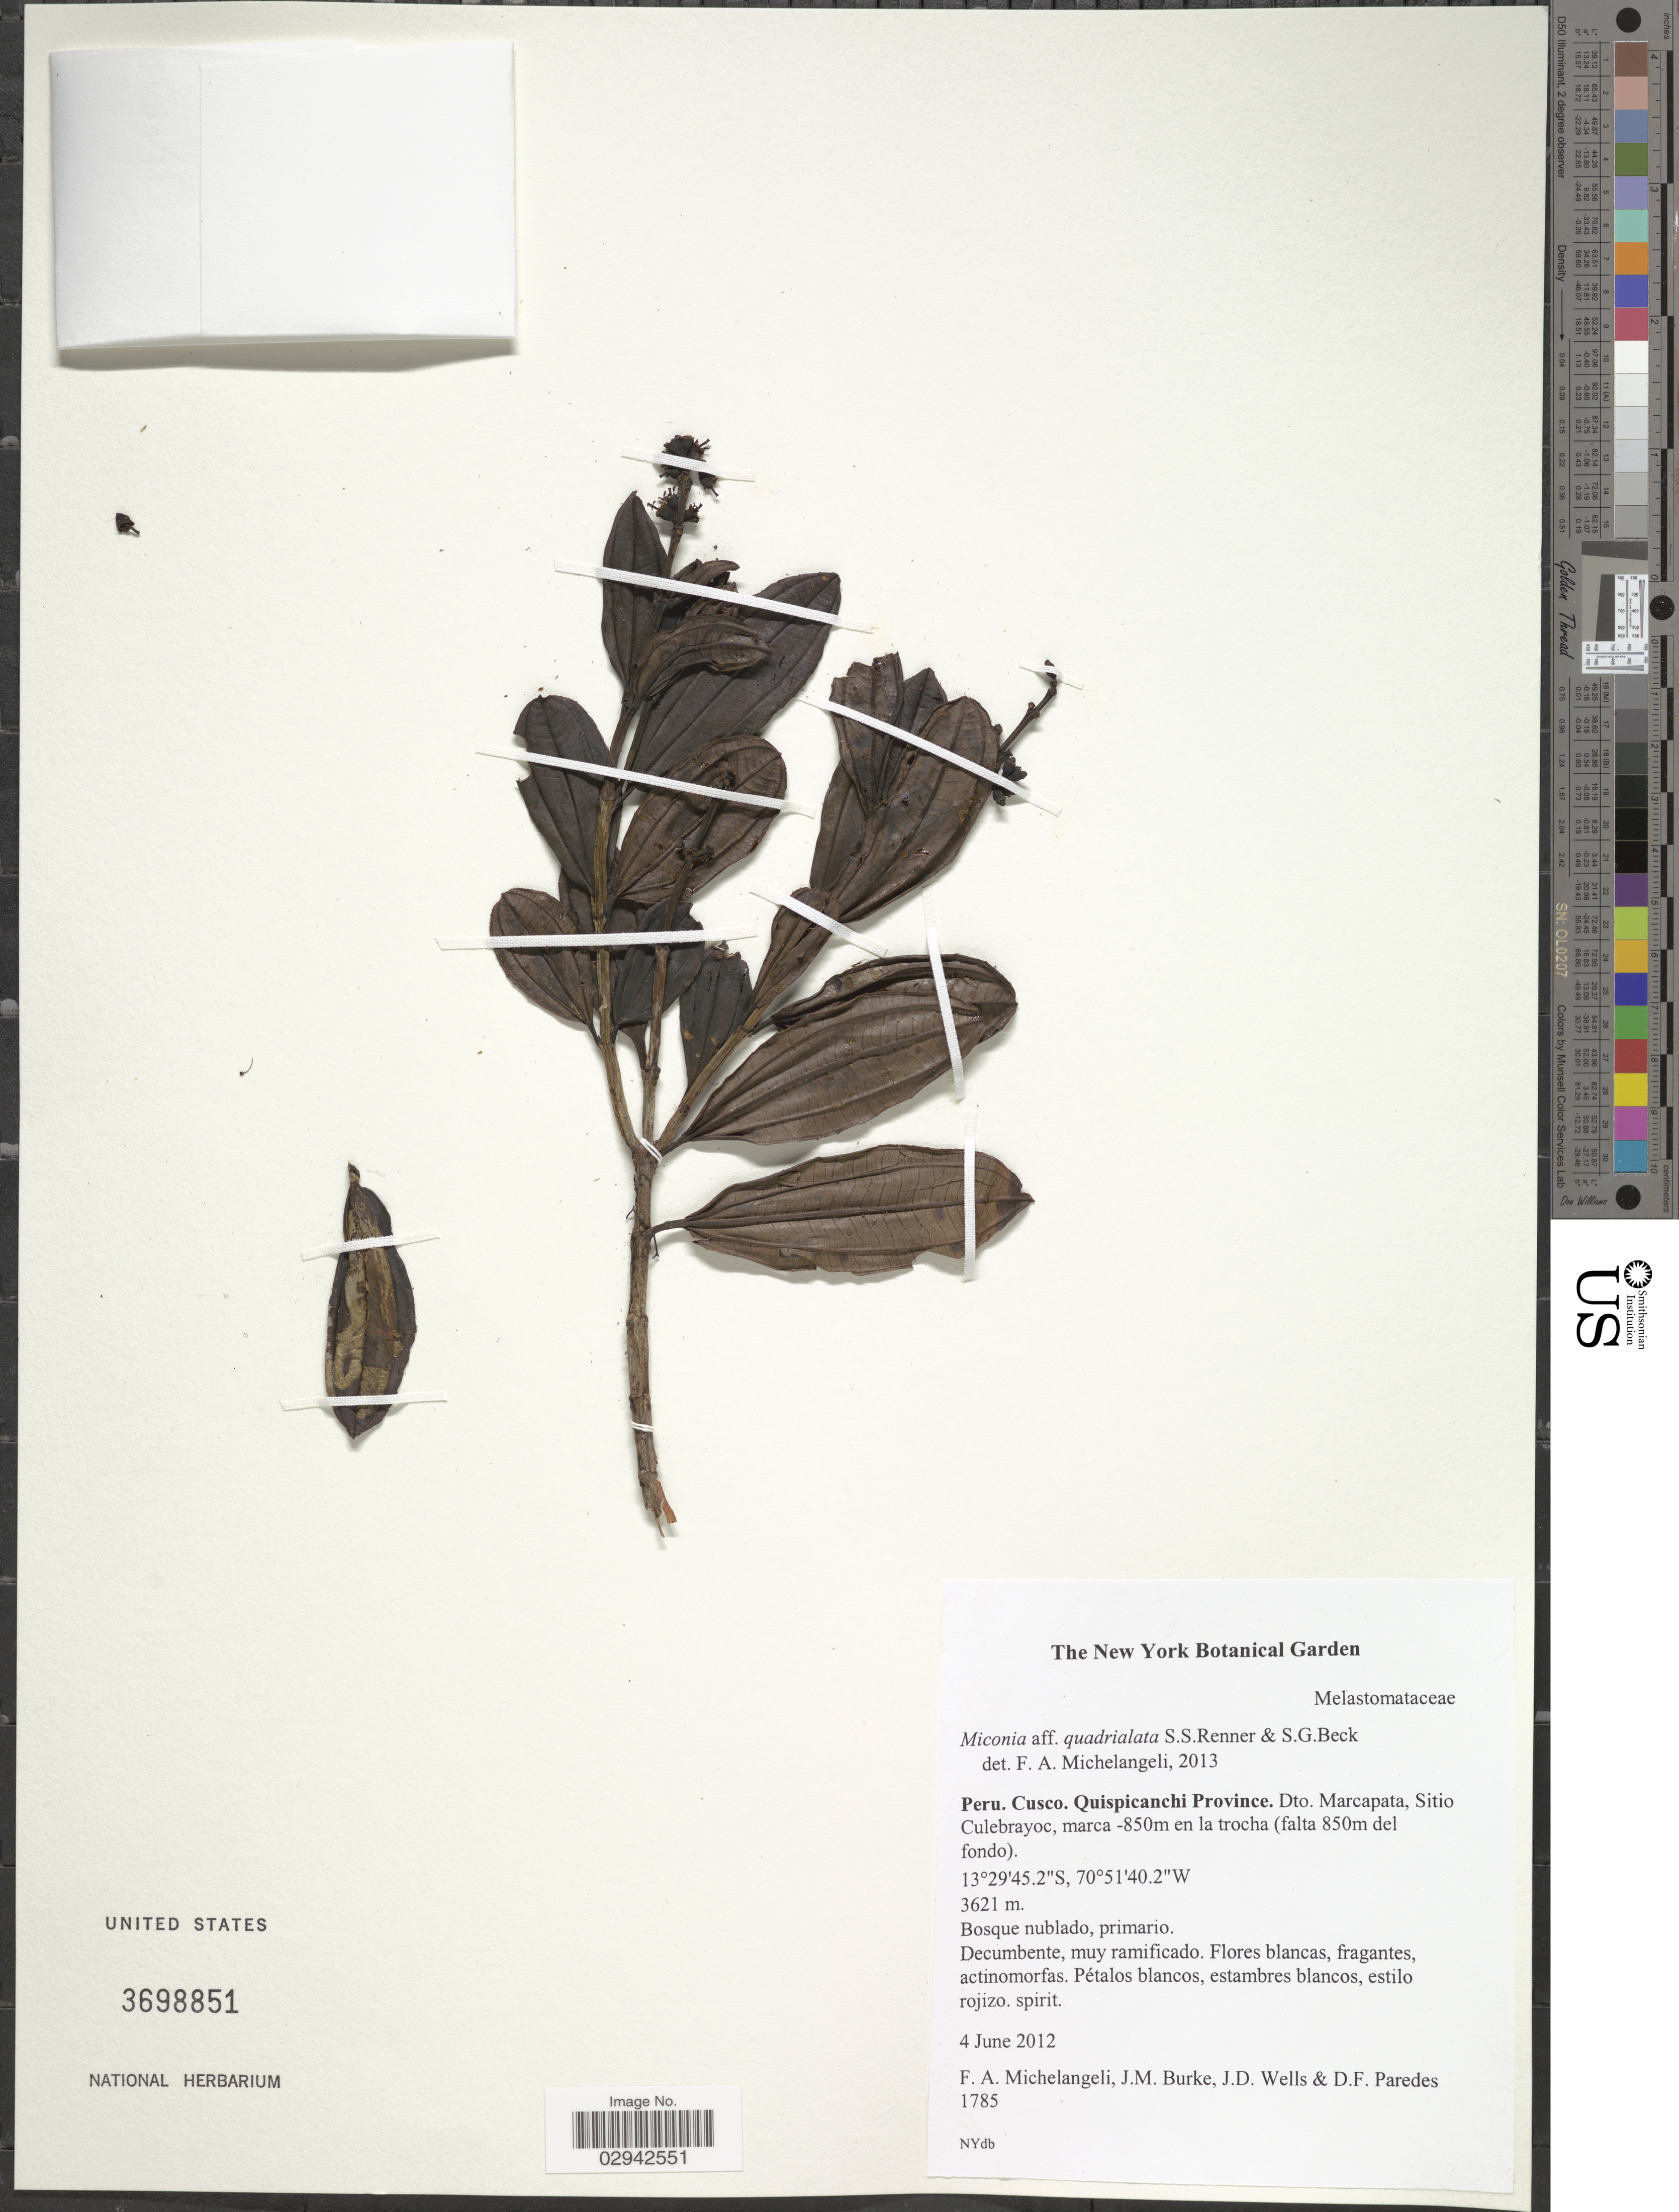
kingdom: Plantae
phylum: Tracheophyta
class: Magnoliopsida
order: Myrtales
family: Melastomataceae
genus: Miconia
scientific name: Miconia quadrialata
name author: S.S. Renner & S. Beck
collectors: F. A. Michelangeli, Jac. M. Burke, J. Wells & D. Paredes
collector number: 1785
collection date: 2012-06-04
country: Peru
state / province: Cusco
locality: Quispicanchi Province, Dto. Marcapata, Sitio Culebrayoc, marca -850m en la trocha (falta 850m del fondo).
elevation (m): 3621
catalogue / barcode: US 3698851